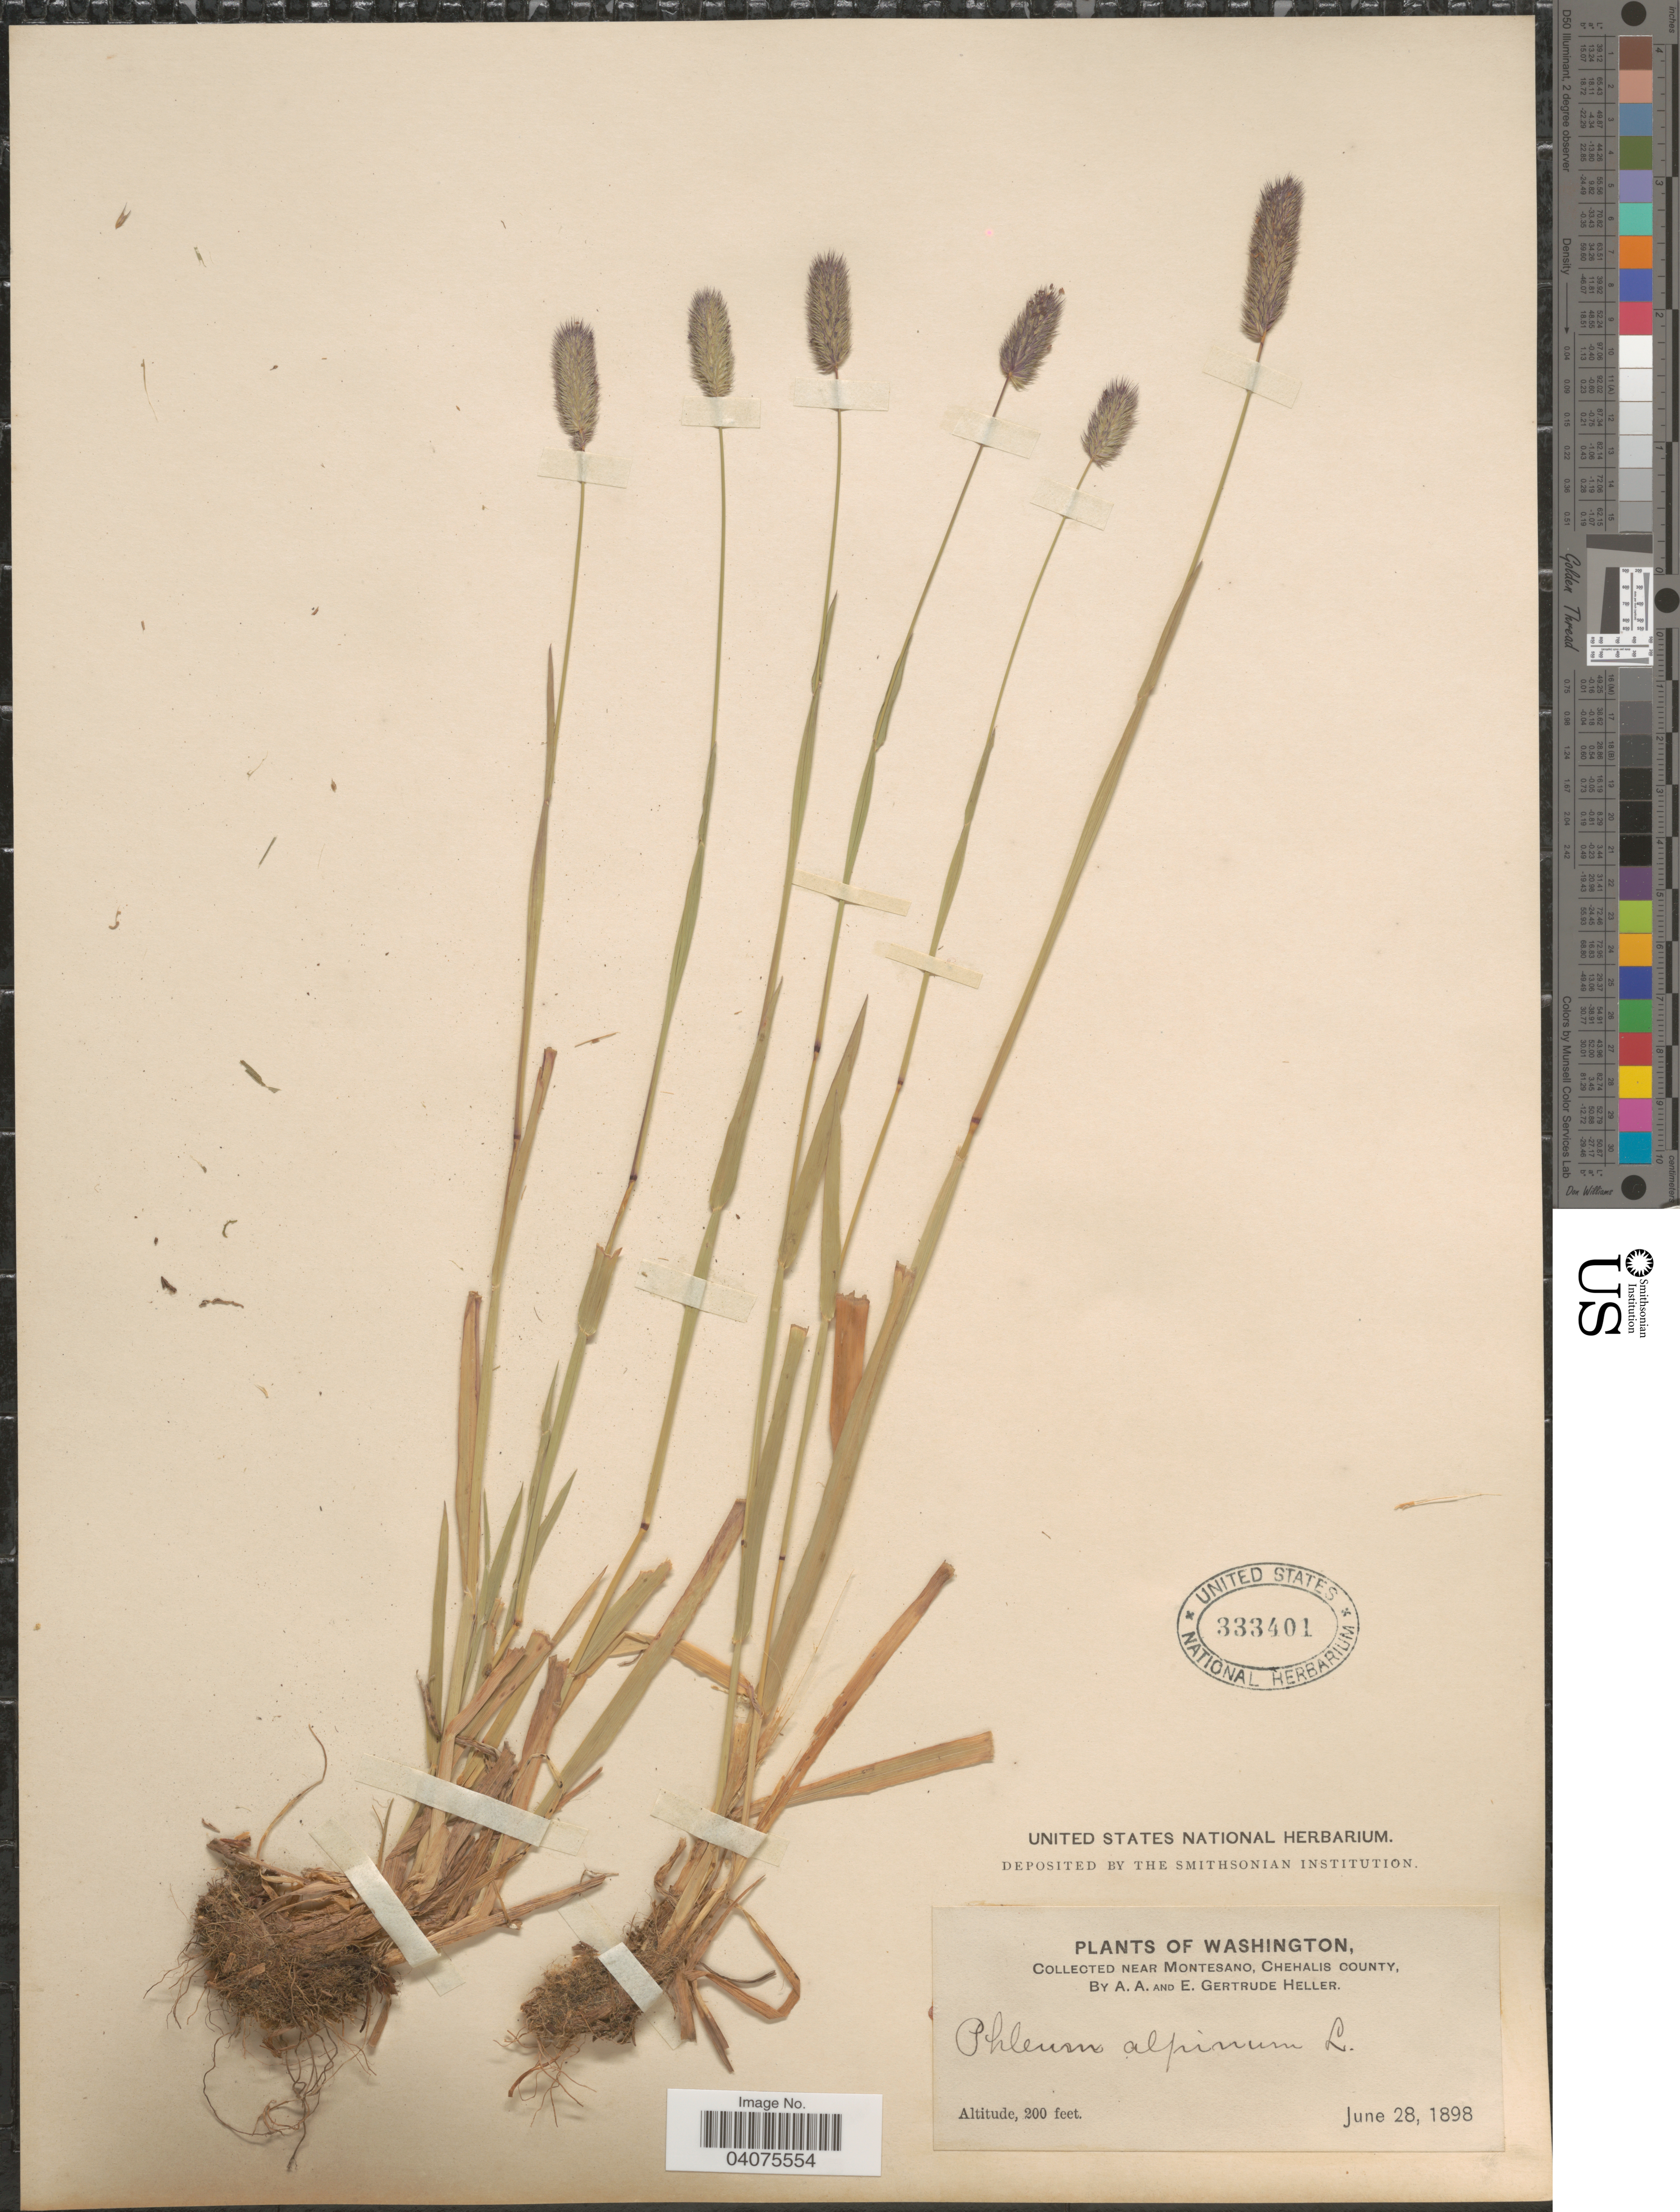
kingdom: Plantae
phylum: Tracheophyta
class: Liliopsida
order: Poales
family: Poaceae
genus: Phleum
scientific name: Phleum alpinum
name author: L.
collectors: A. A. Heller & E. G. Heller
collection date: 1898-06-28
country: United States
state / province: Washington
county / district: Grays Harbor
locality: Near Montesano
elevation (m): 61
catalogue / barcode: US 333401